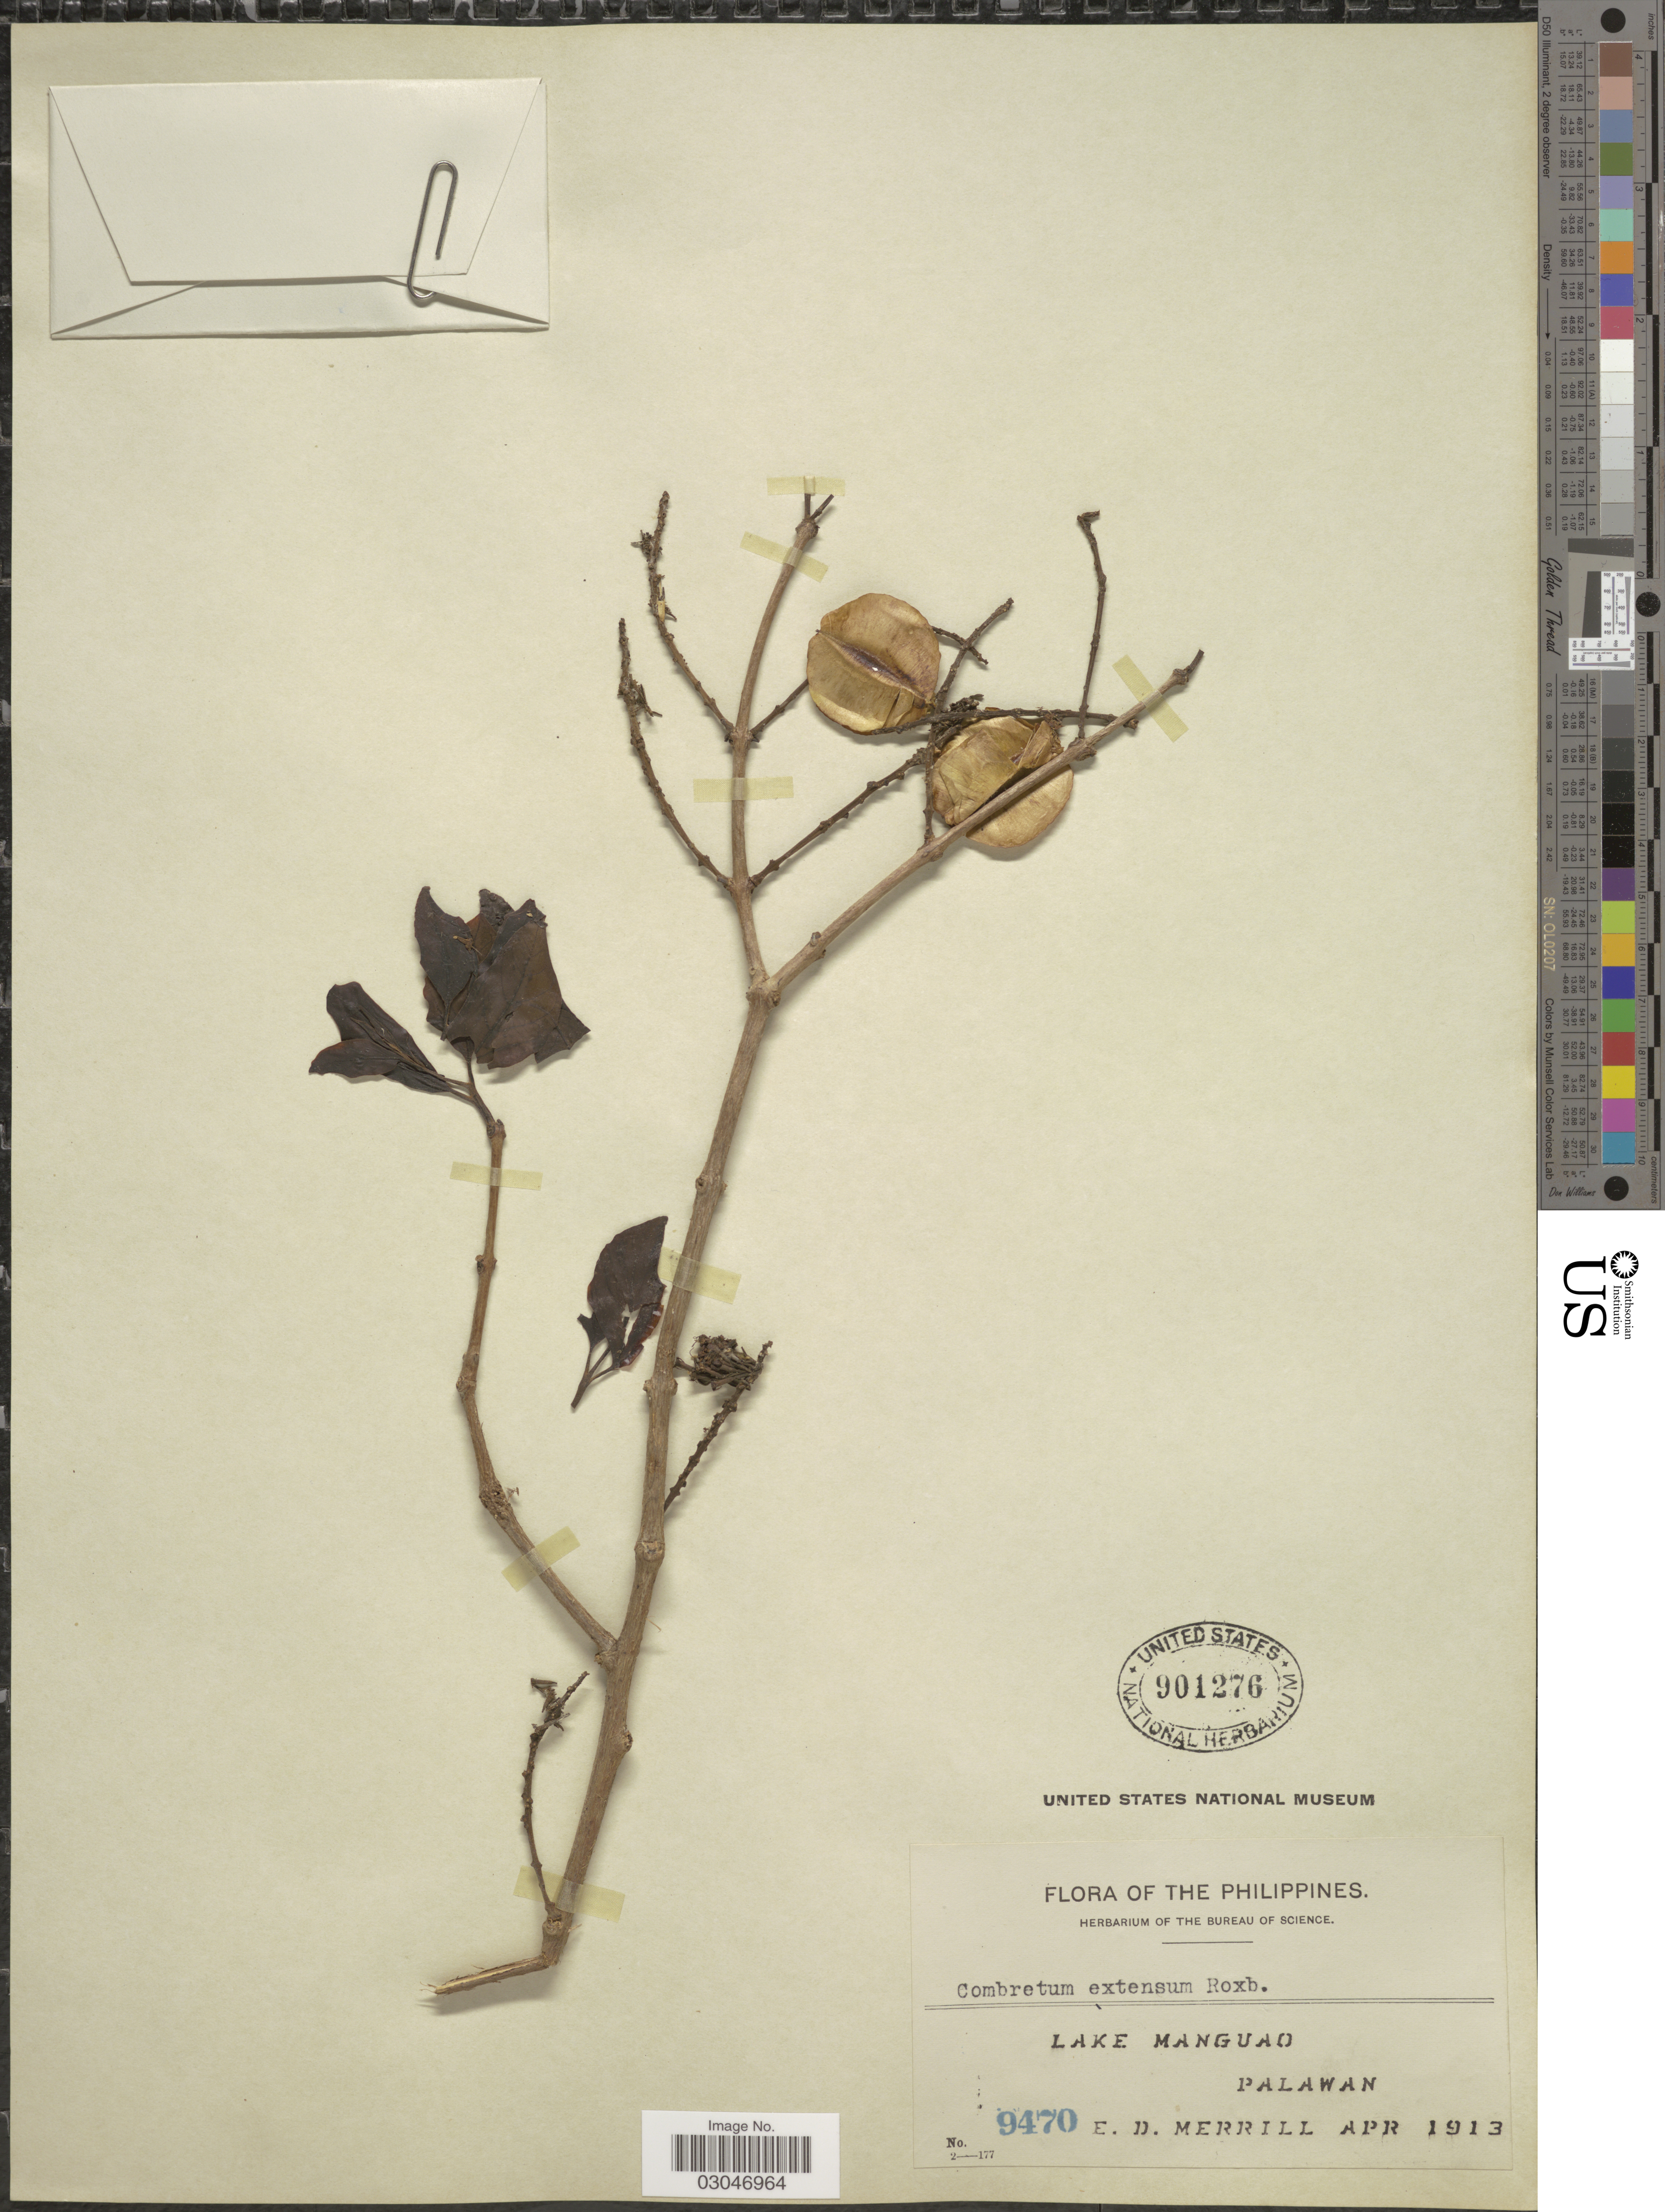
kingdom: Plantae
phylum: Tracheophyta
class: Magnoliopsida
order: Myrtales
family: Combretaceae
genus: Combretum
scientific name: Combretum extensum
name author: Roxb.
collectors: E. D. Merrill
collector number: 9470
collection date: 1913-04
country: Philippines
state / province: Mimaropa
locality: Lake Manguao, Palawan.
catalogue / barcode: US 901276